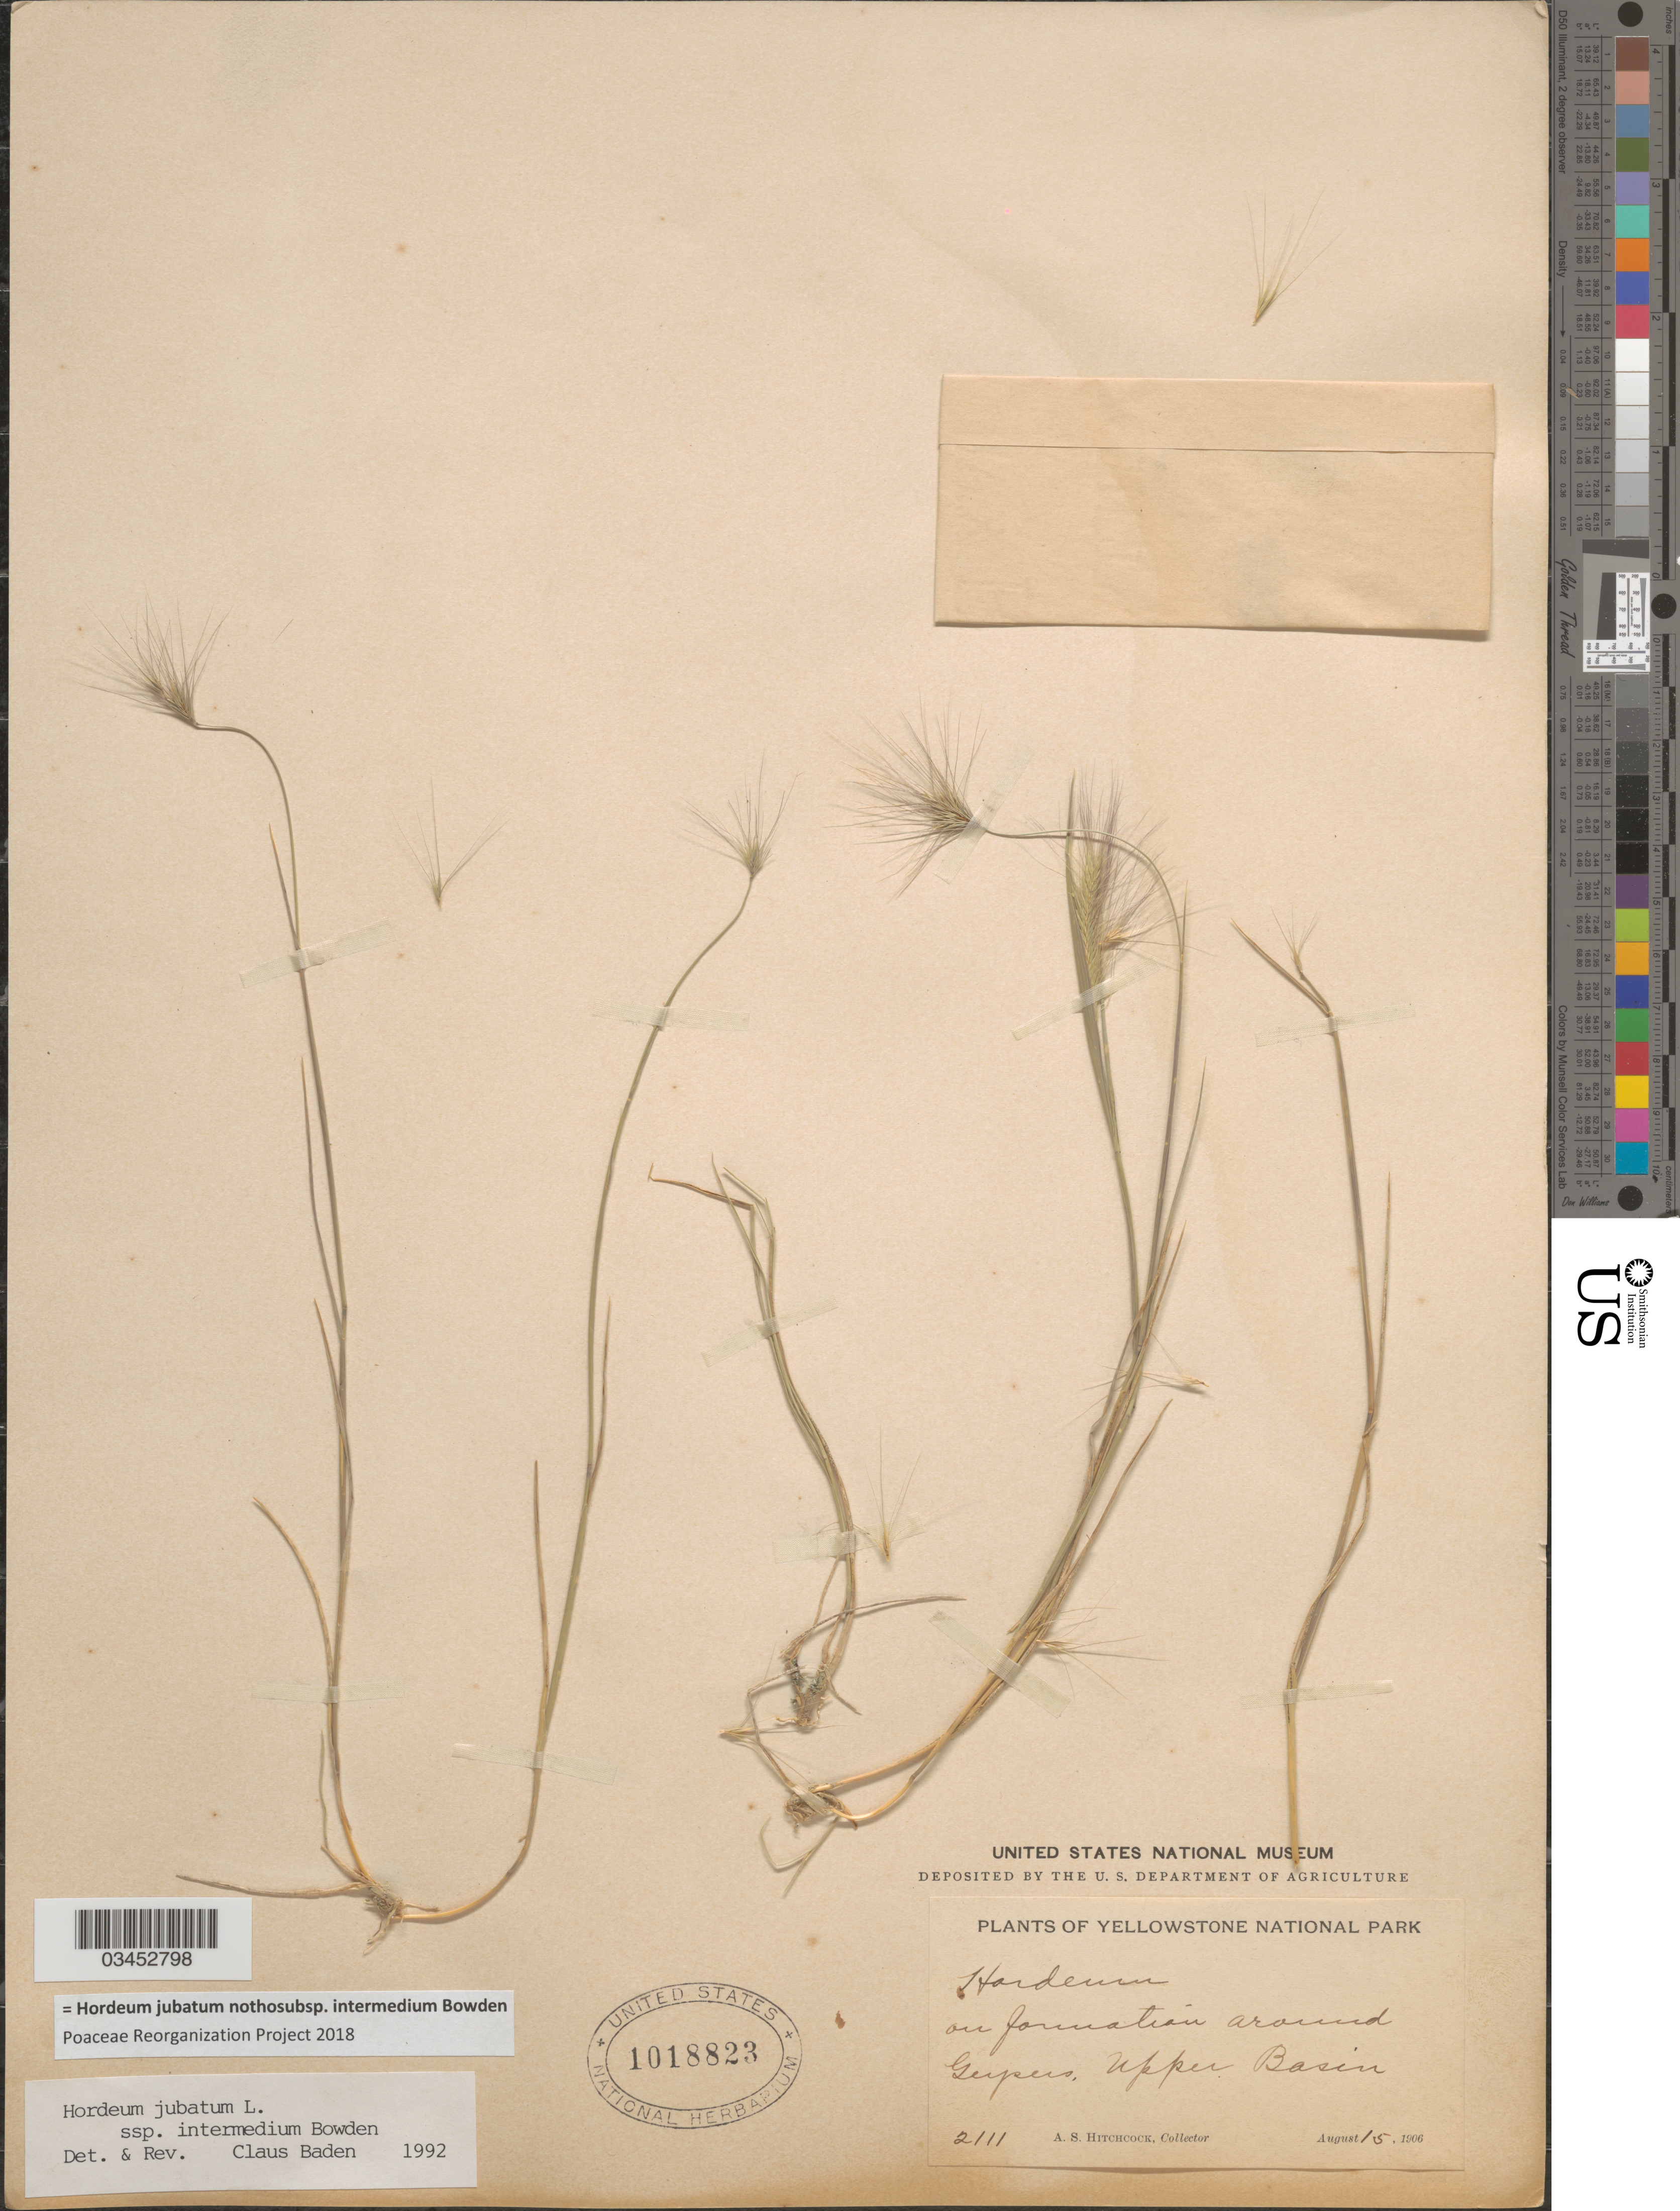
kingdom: Plantae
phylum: Tracheophyta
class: Liliopsida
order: Poales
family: Poaceae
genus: Hordeum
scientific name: Hordeum jubatum nothosubsp. intermedium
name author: Bowden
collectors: A. S. Hitchcock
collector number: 2111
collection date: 1906-08-15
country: United States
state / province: Wyoming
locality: Yellowstone National Park. On formation around Geysers, Upper Basin.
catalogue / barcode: US 1018823